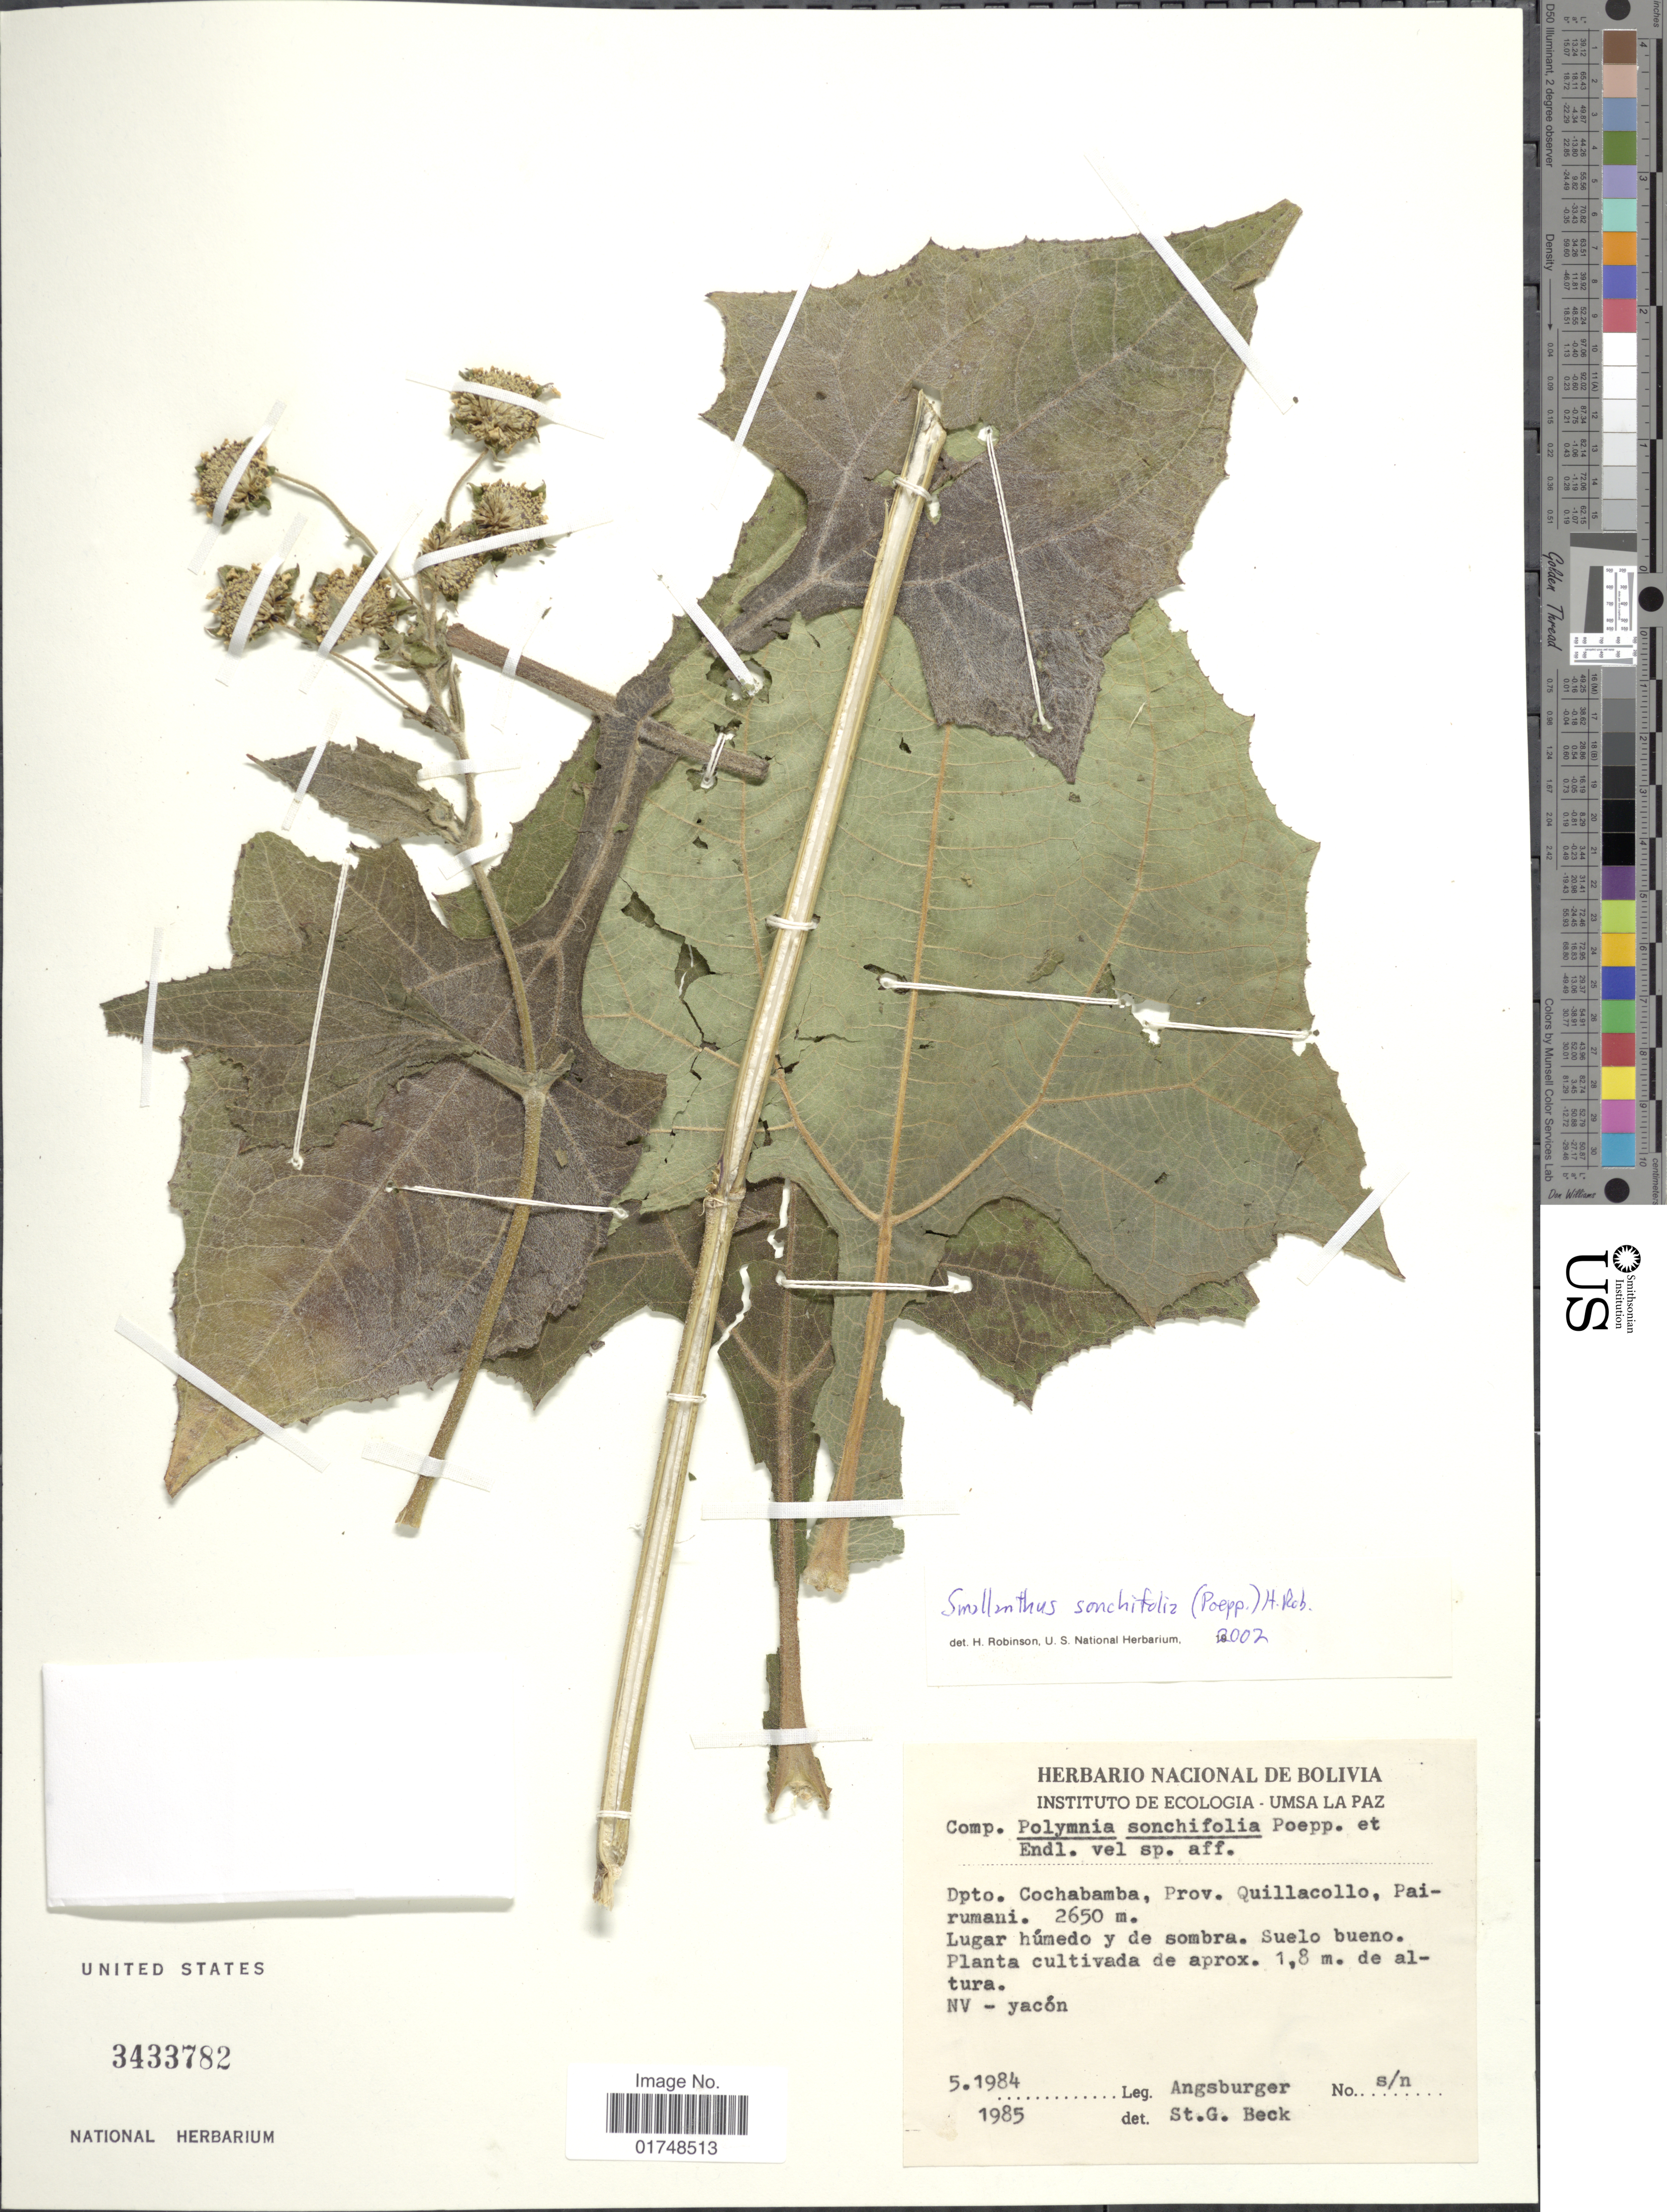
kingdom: Plantae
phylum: Tracheophyta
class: Magnoliopsida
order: Asterales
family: Asteraceae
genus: Smallanthus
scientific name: Smallanthus sonchifolias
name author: (Poepp.) H. Rob.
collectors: Angsburger & S. Beck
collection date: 1984-05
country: Bolivia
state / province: Cochabamba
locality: Dpto. Cochabamba, Prov. Quillacollo, Pairumani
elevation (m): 2650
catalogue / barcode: US 3433782